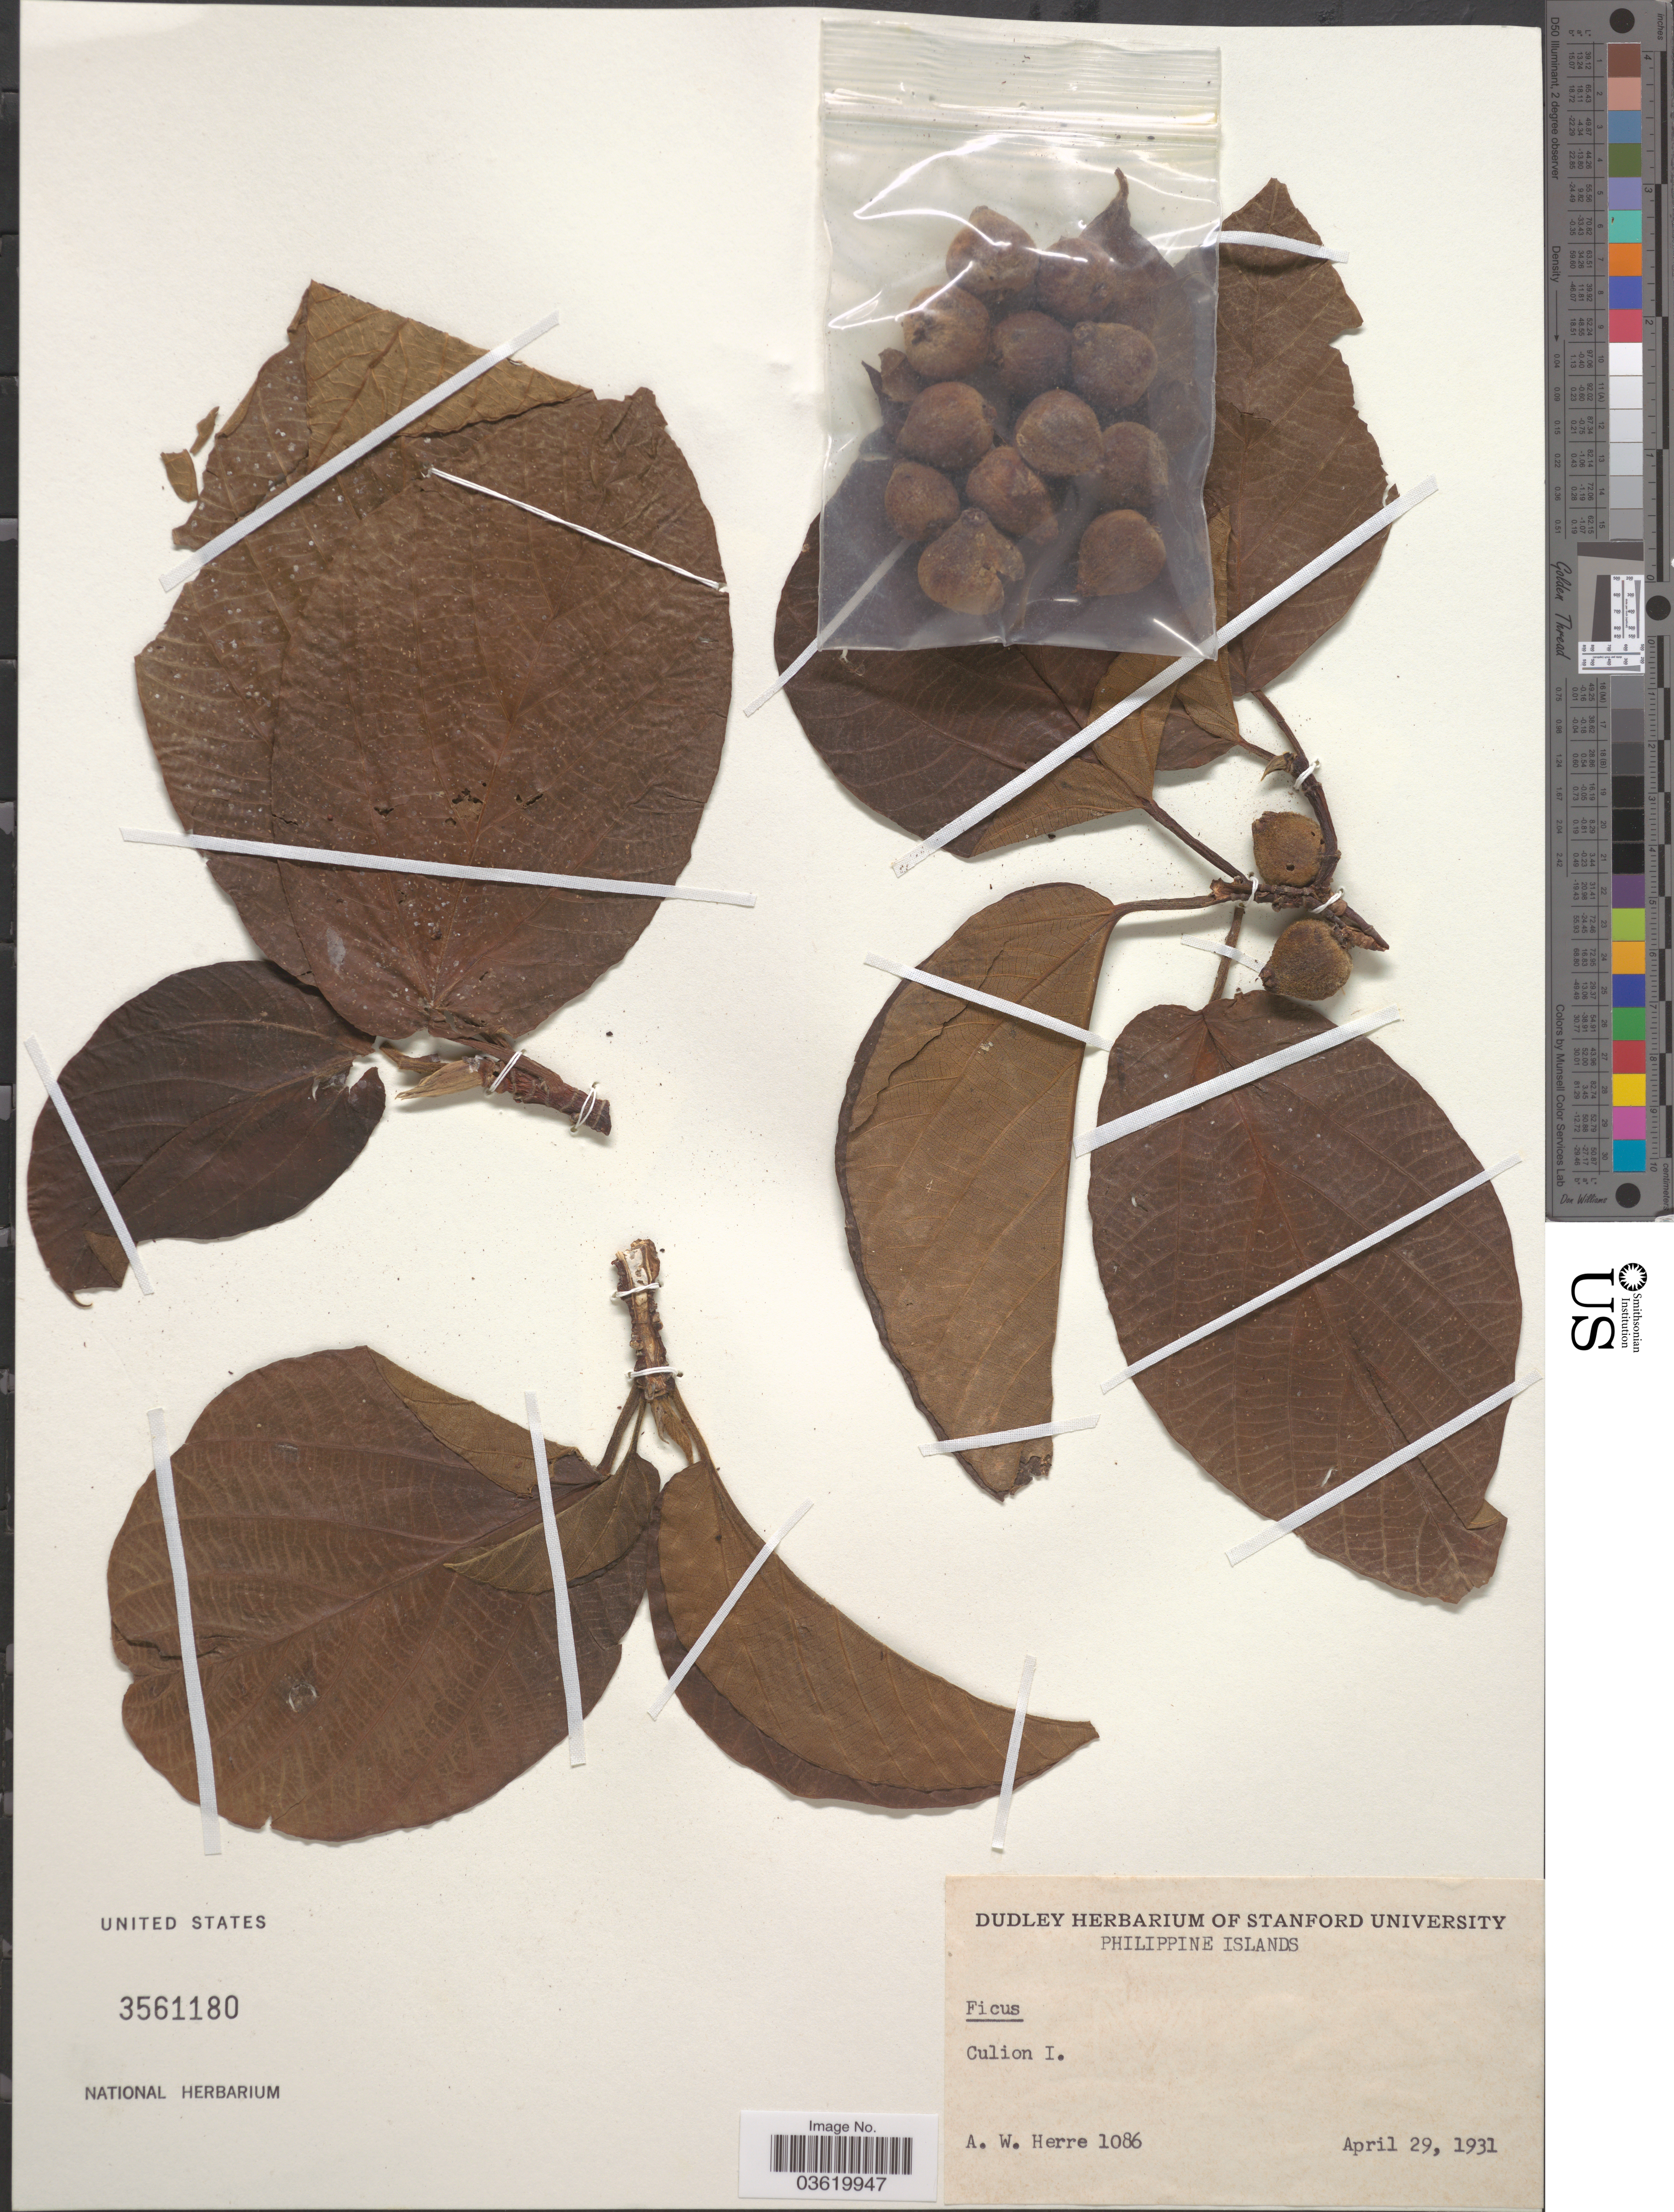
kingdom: Plantae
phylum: Tracheophyta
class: Magnoliopsida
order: Rosales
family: Moraceae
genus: Ficus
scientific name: Ficus sp.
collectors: A. W. Herre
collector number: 1086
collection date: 1931-04-29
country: Philippines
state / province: Mimaropa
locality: Philippine Islands. Culion I.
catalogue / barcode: US 3561180